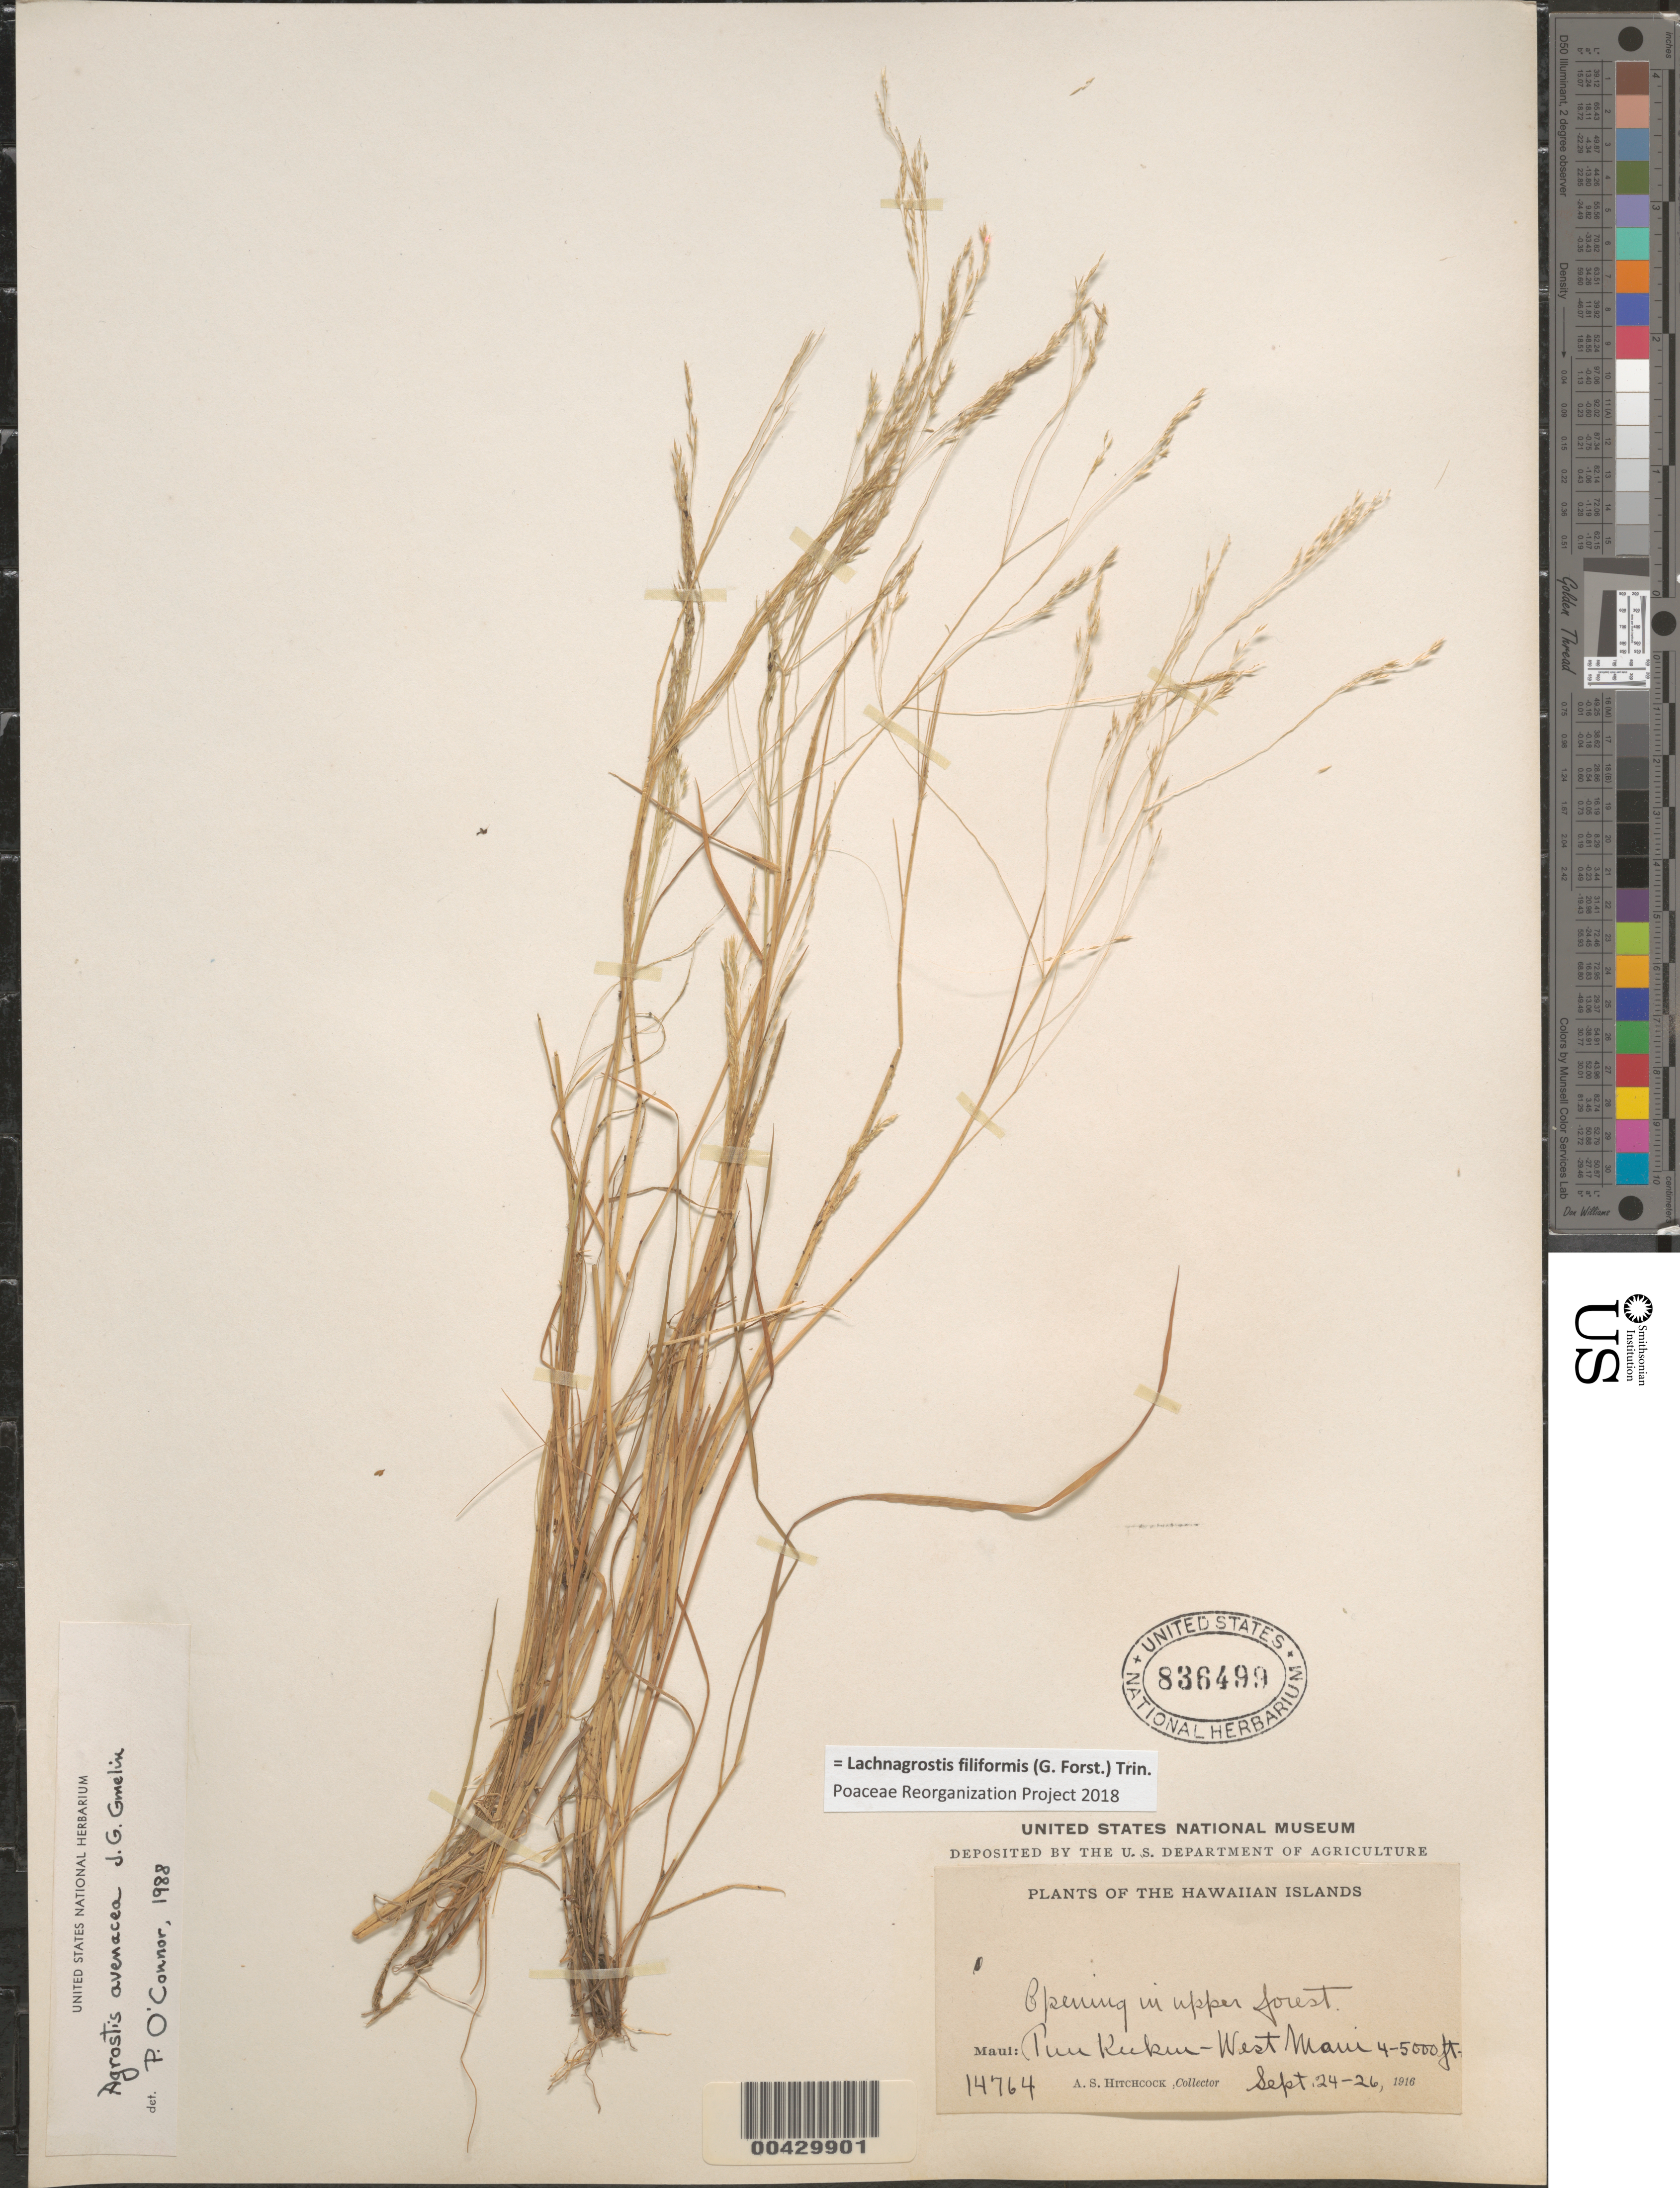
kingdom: Plantae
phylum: Tracheophyta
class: Liliopsida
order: Poales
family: Poaceae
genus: Lachnagrostis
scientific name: Lachnagrostis filiformis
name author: (J.R. Forst.) Trin.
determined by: Poaceae Reorganization Project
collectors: A. S. Hitchcock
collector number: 14764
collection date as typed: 24 Sep 1916 to 26 Sep 1916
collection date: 1916-09-24/1916-09-26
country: United States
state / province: Hawaii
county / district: Maui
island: Maui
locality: Puu Kukui, West Maui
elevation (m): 1219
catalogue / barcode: US 836499